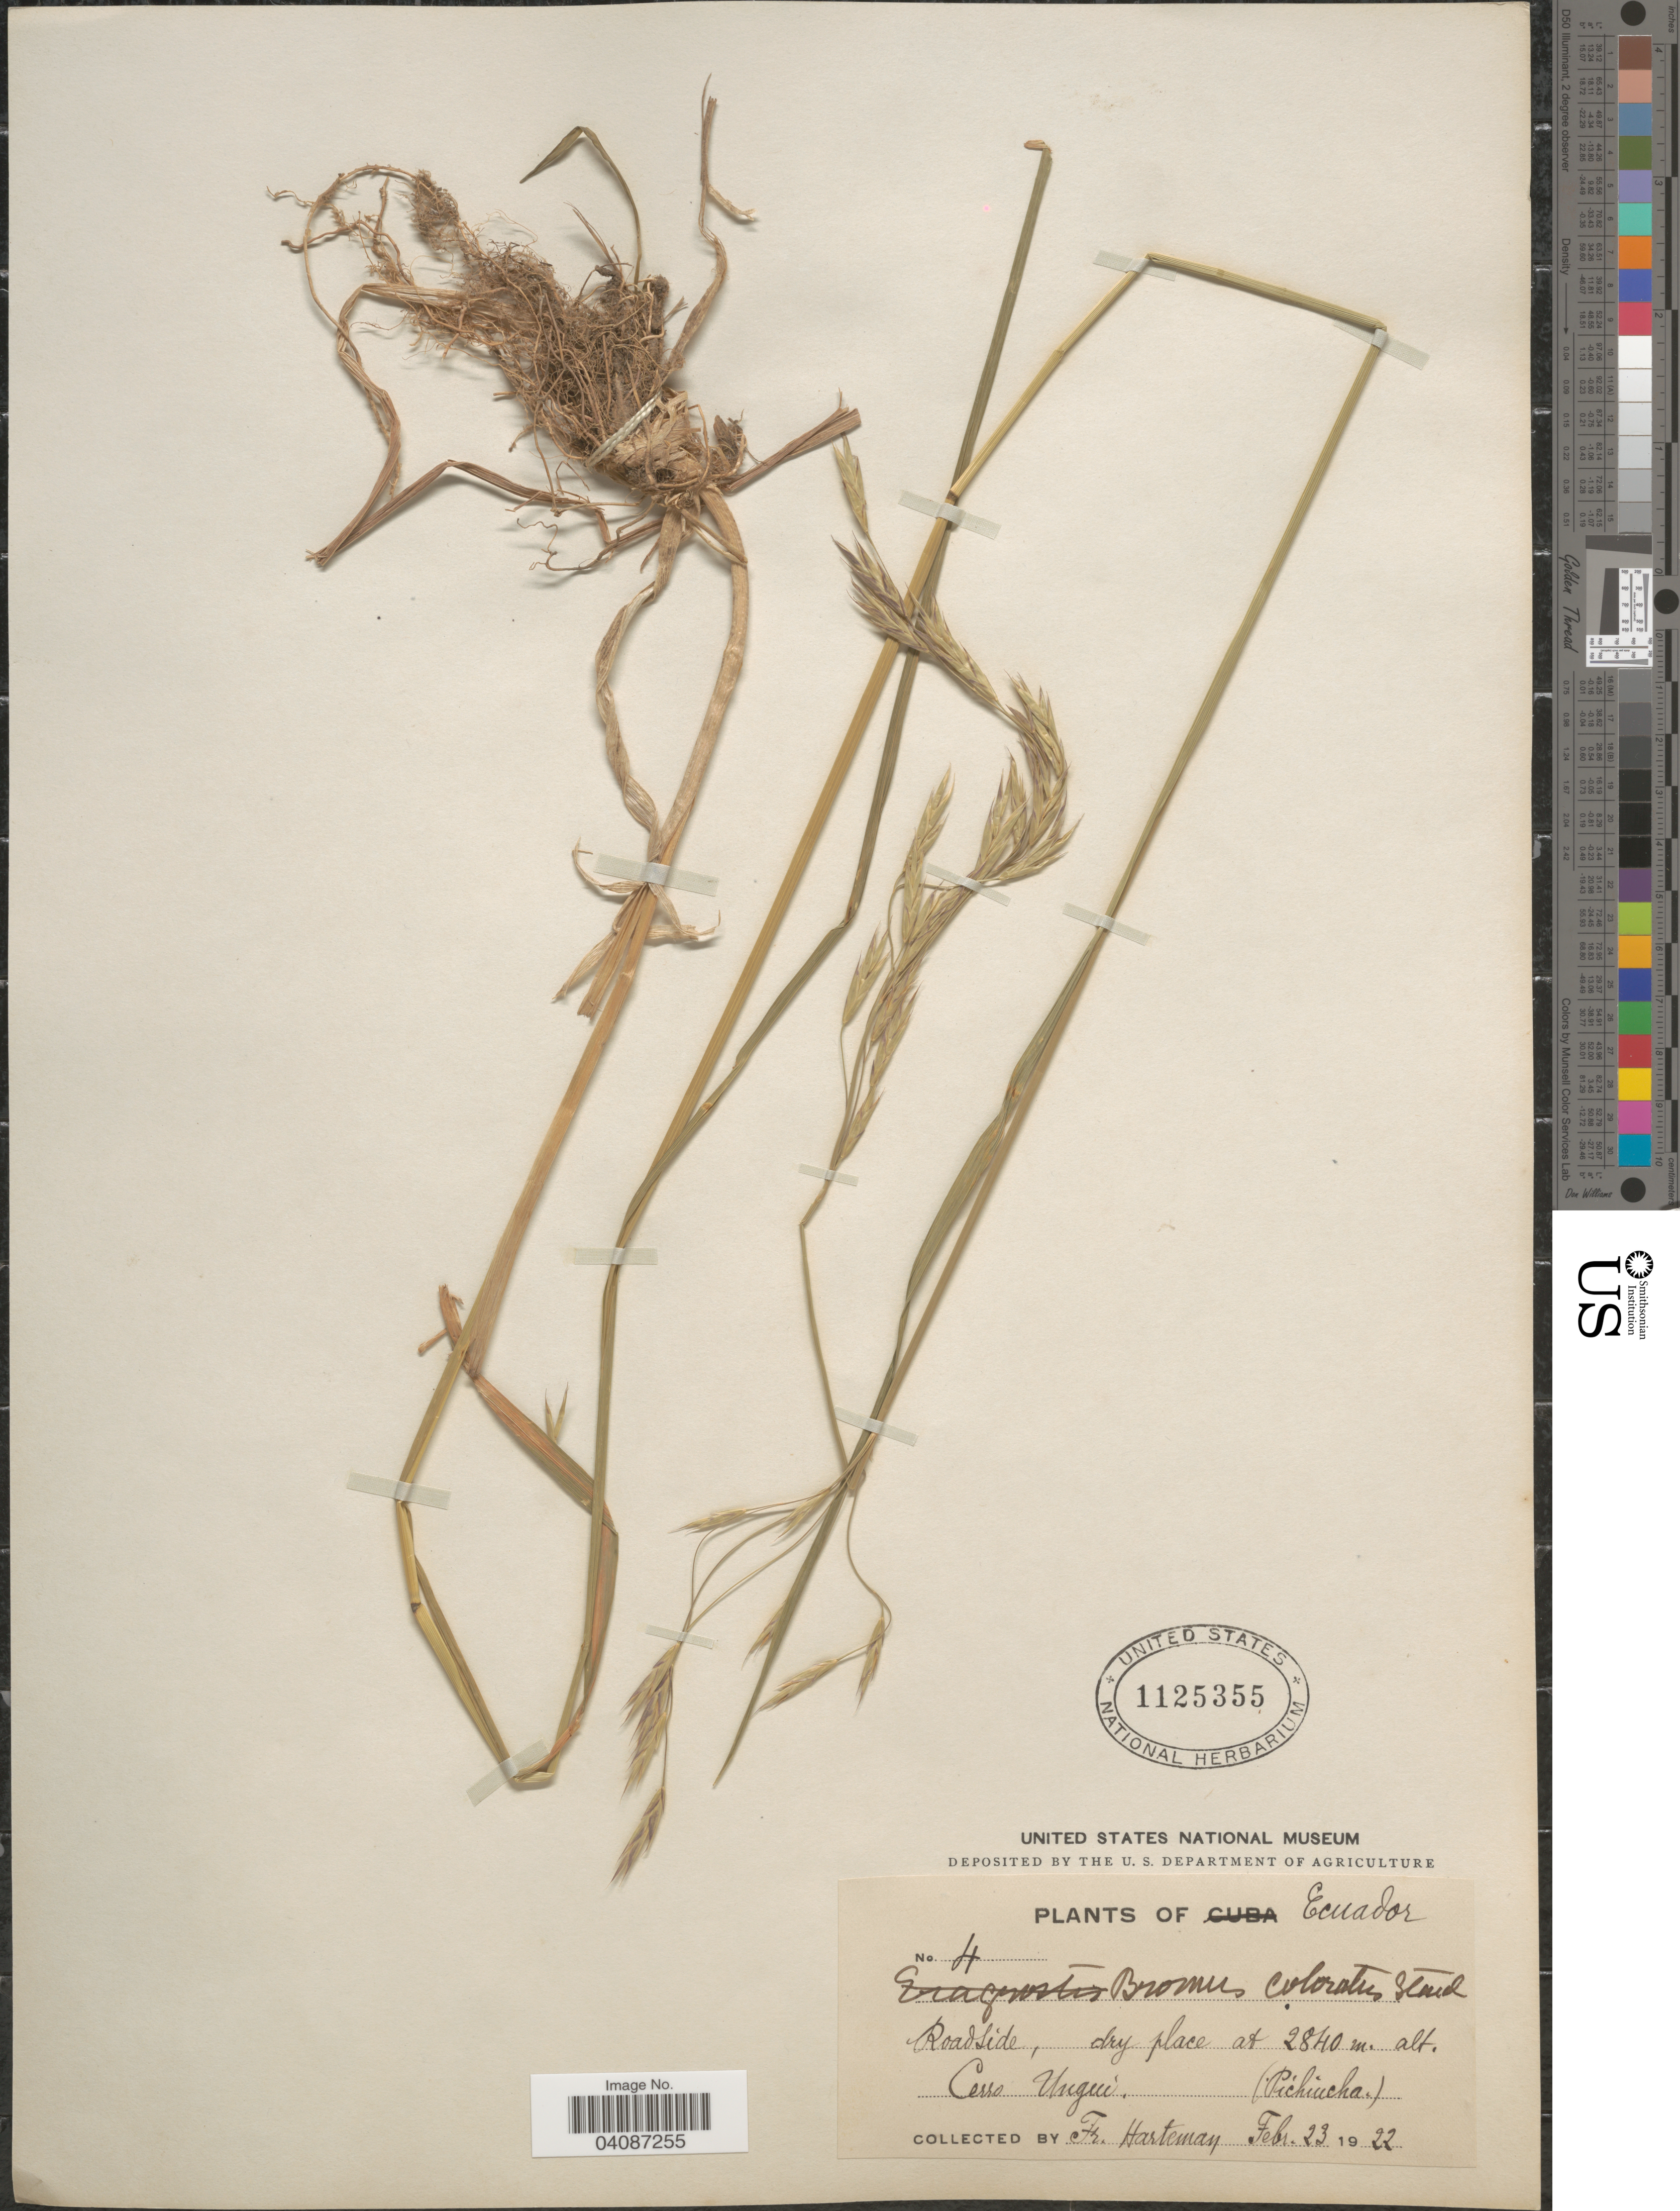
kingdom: Plantae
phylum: Tracheophyta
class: Liliopsida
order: Poales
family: Poaceae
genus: Bromus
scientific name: Bromus pitensis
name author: Kunth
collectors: Harteman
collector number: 4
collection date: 1922-02-23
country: Ecuador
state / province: Pichincha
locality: Cerro Ungui.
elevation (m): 2840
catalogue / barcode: US 1125355